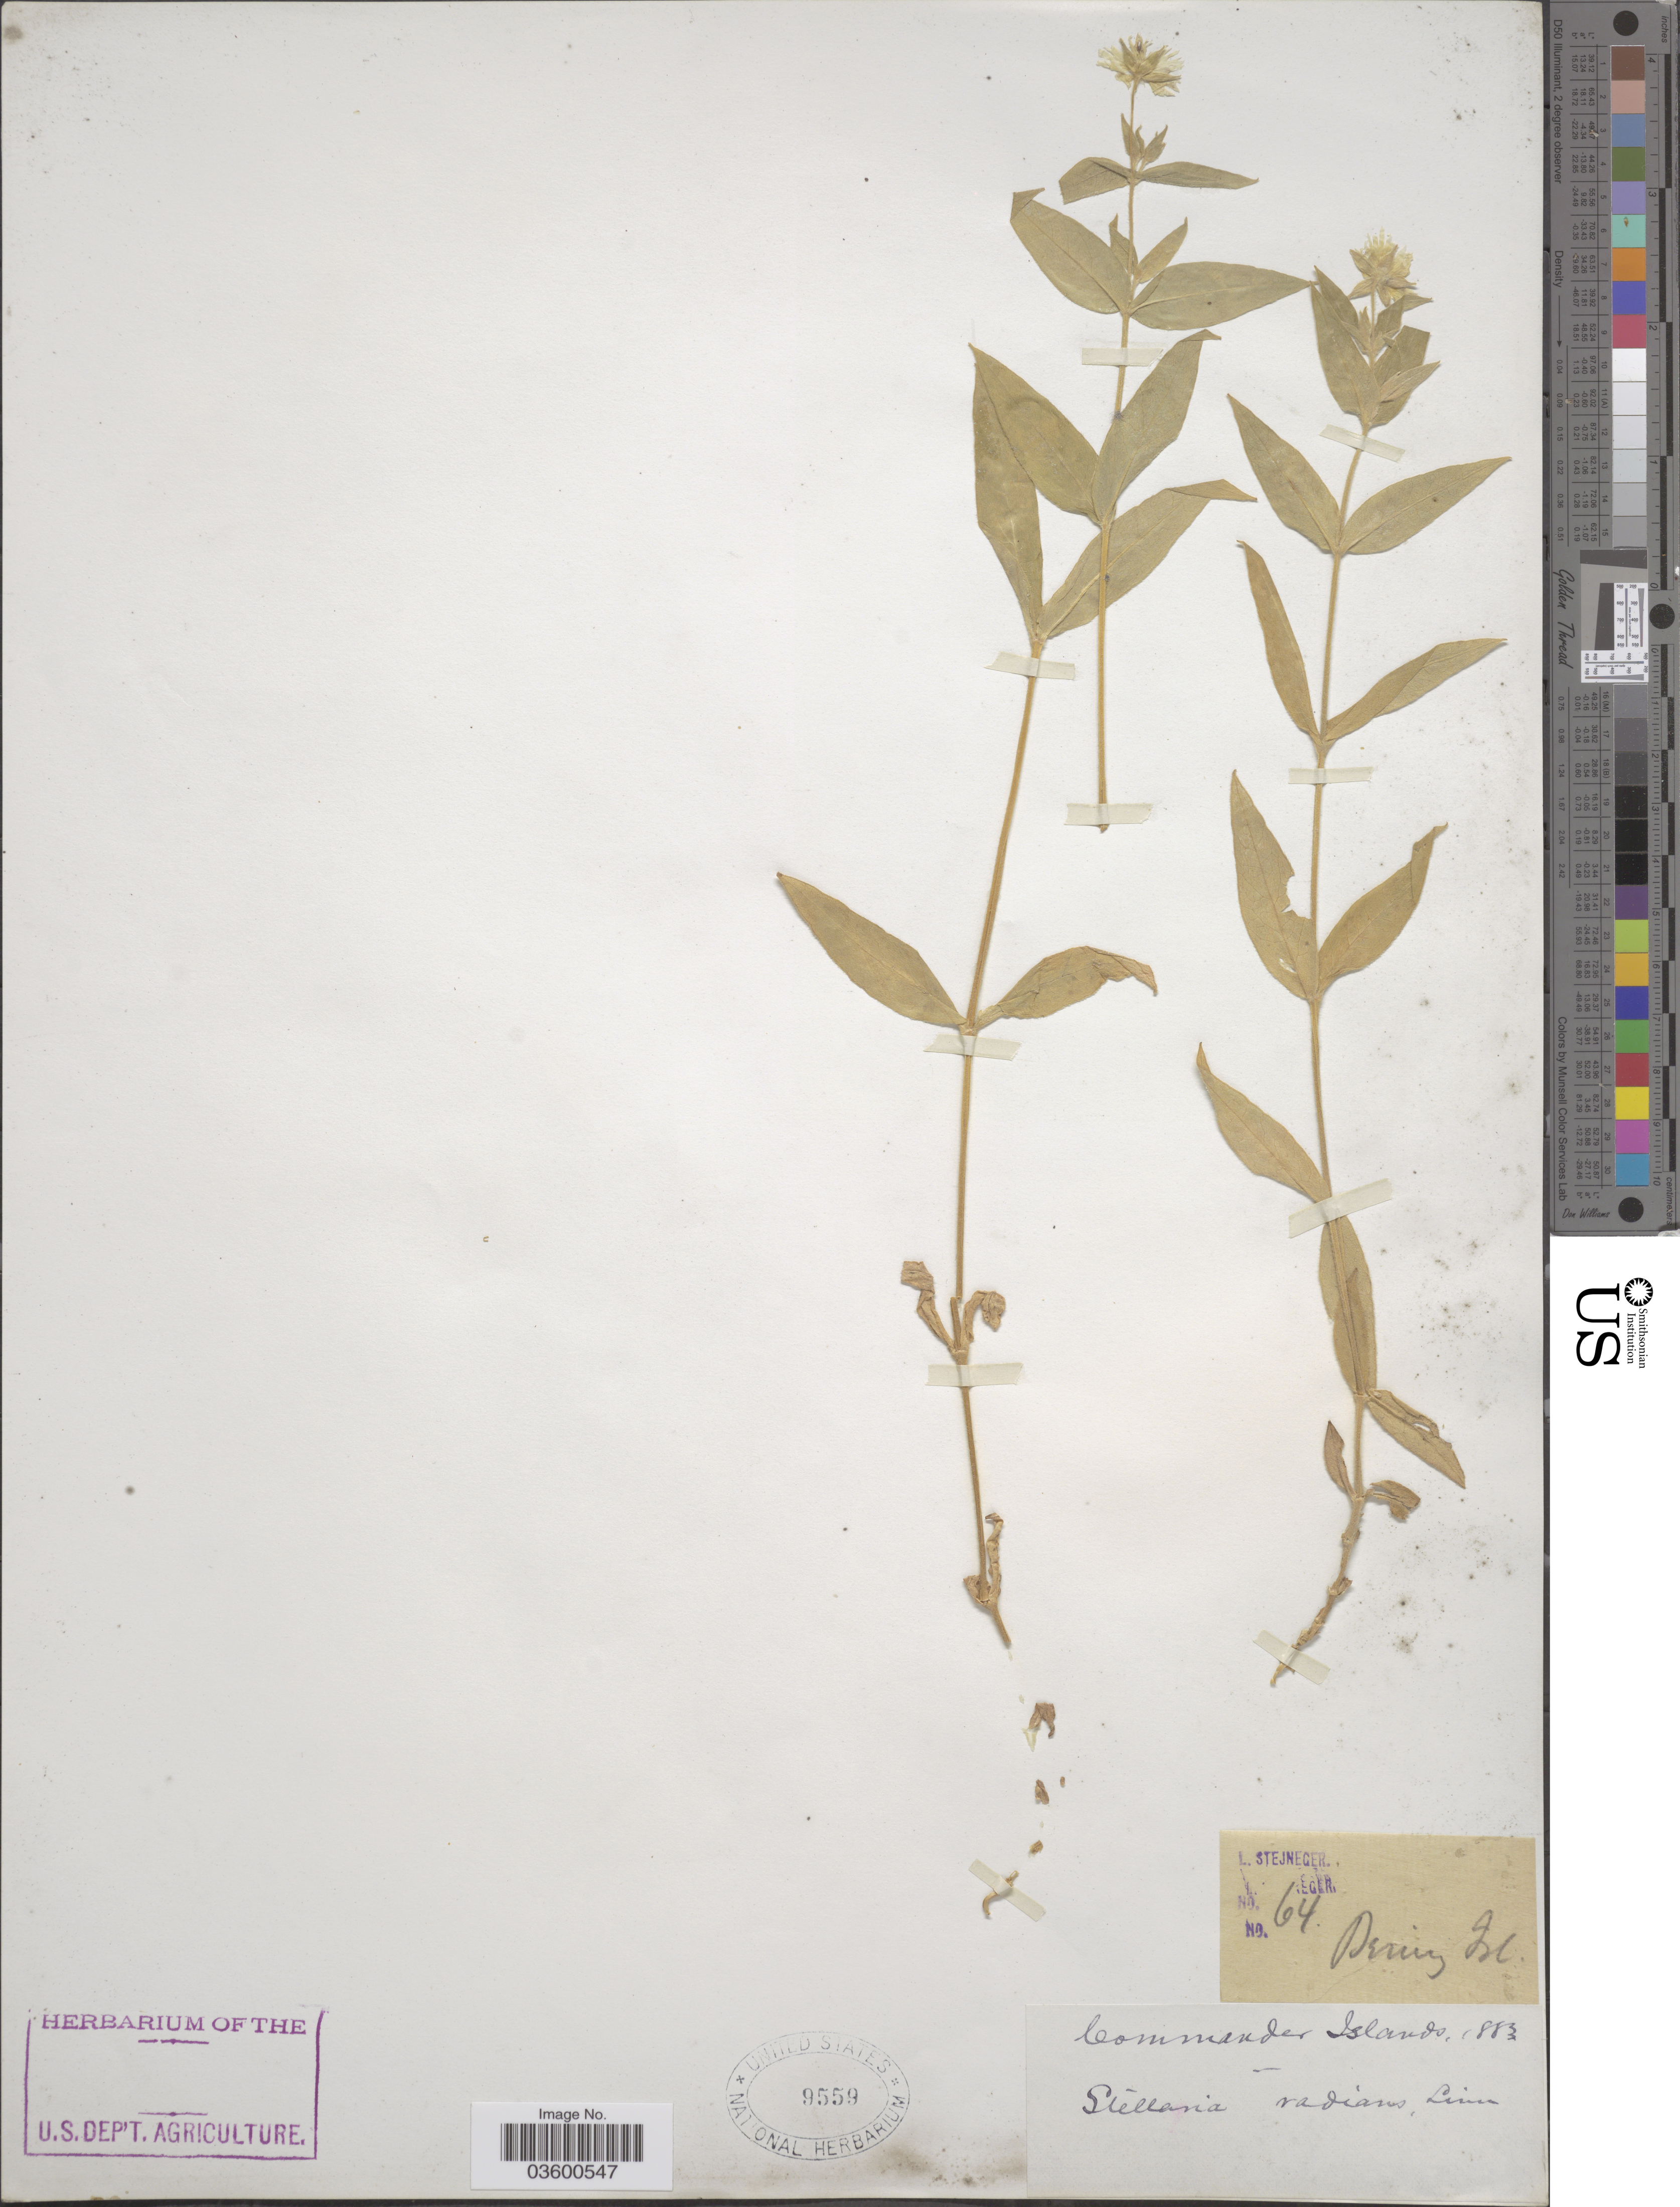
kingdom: Plantae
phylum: Tracheophyta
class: Magnoliopsida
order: Caryophyllales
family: Caryophyllaceae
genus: Stellaria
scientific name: Stellaria radians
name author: L.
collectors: L. Stejneger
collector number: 64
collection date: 1883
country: Russian Federation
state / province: Kamchatka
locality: Bering Is. Commander Islands.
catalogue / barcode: US 9559